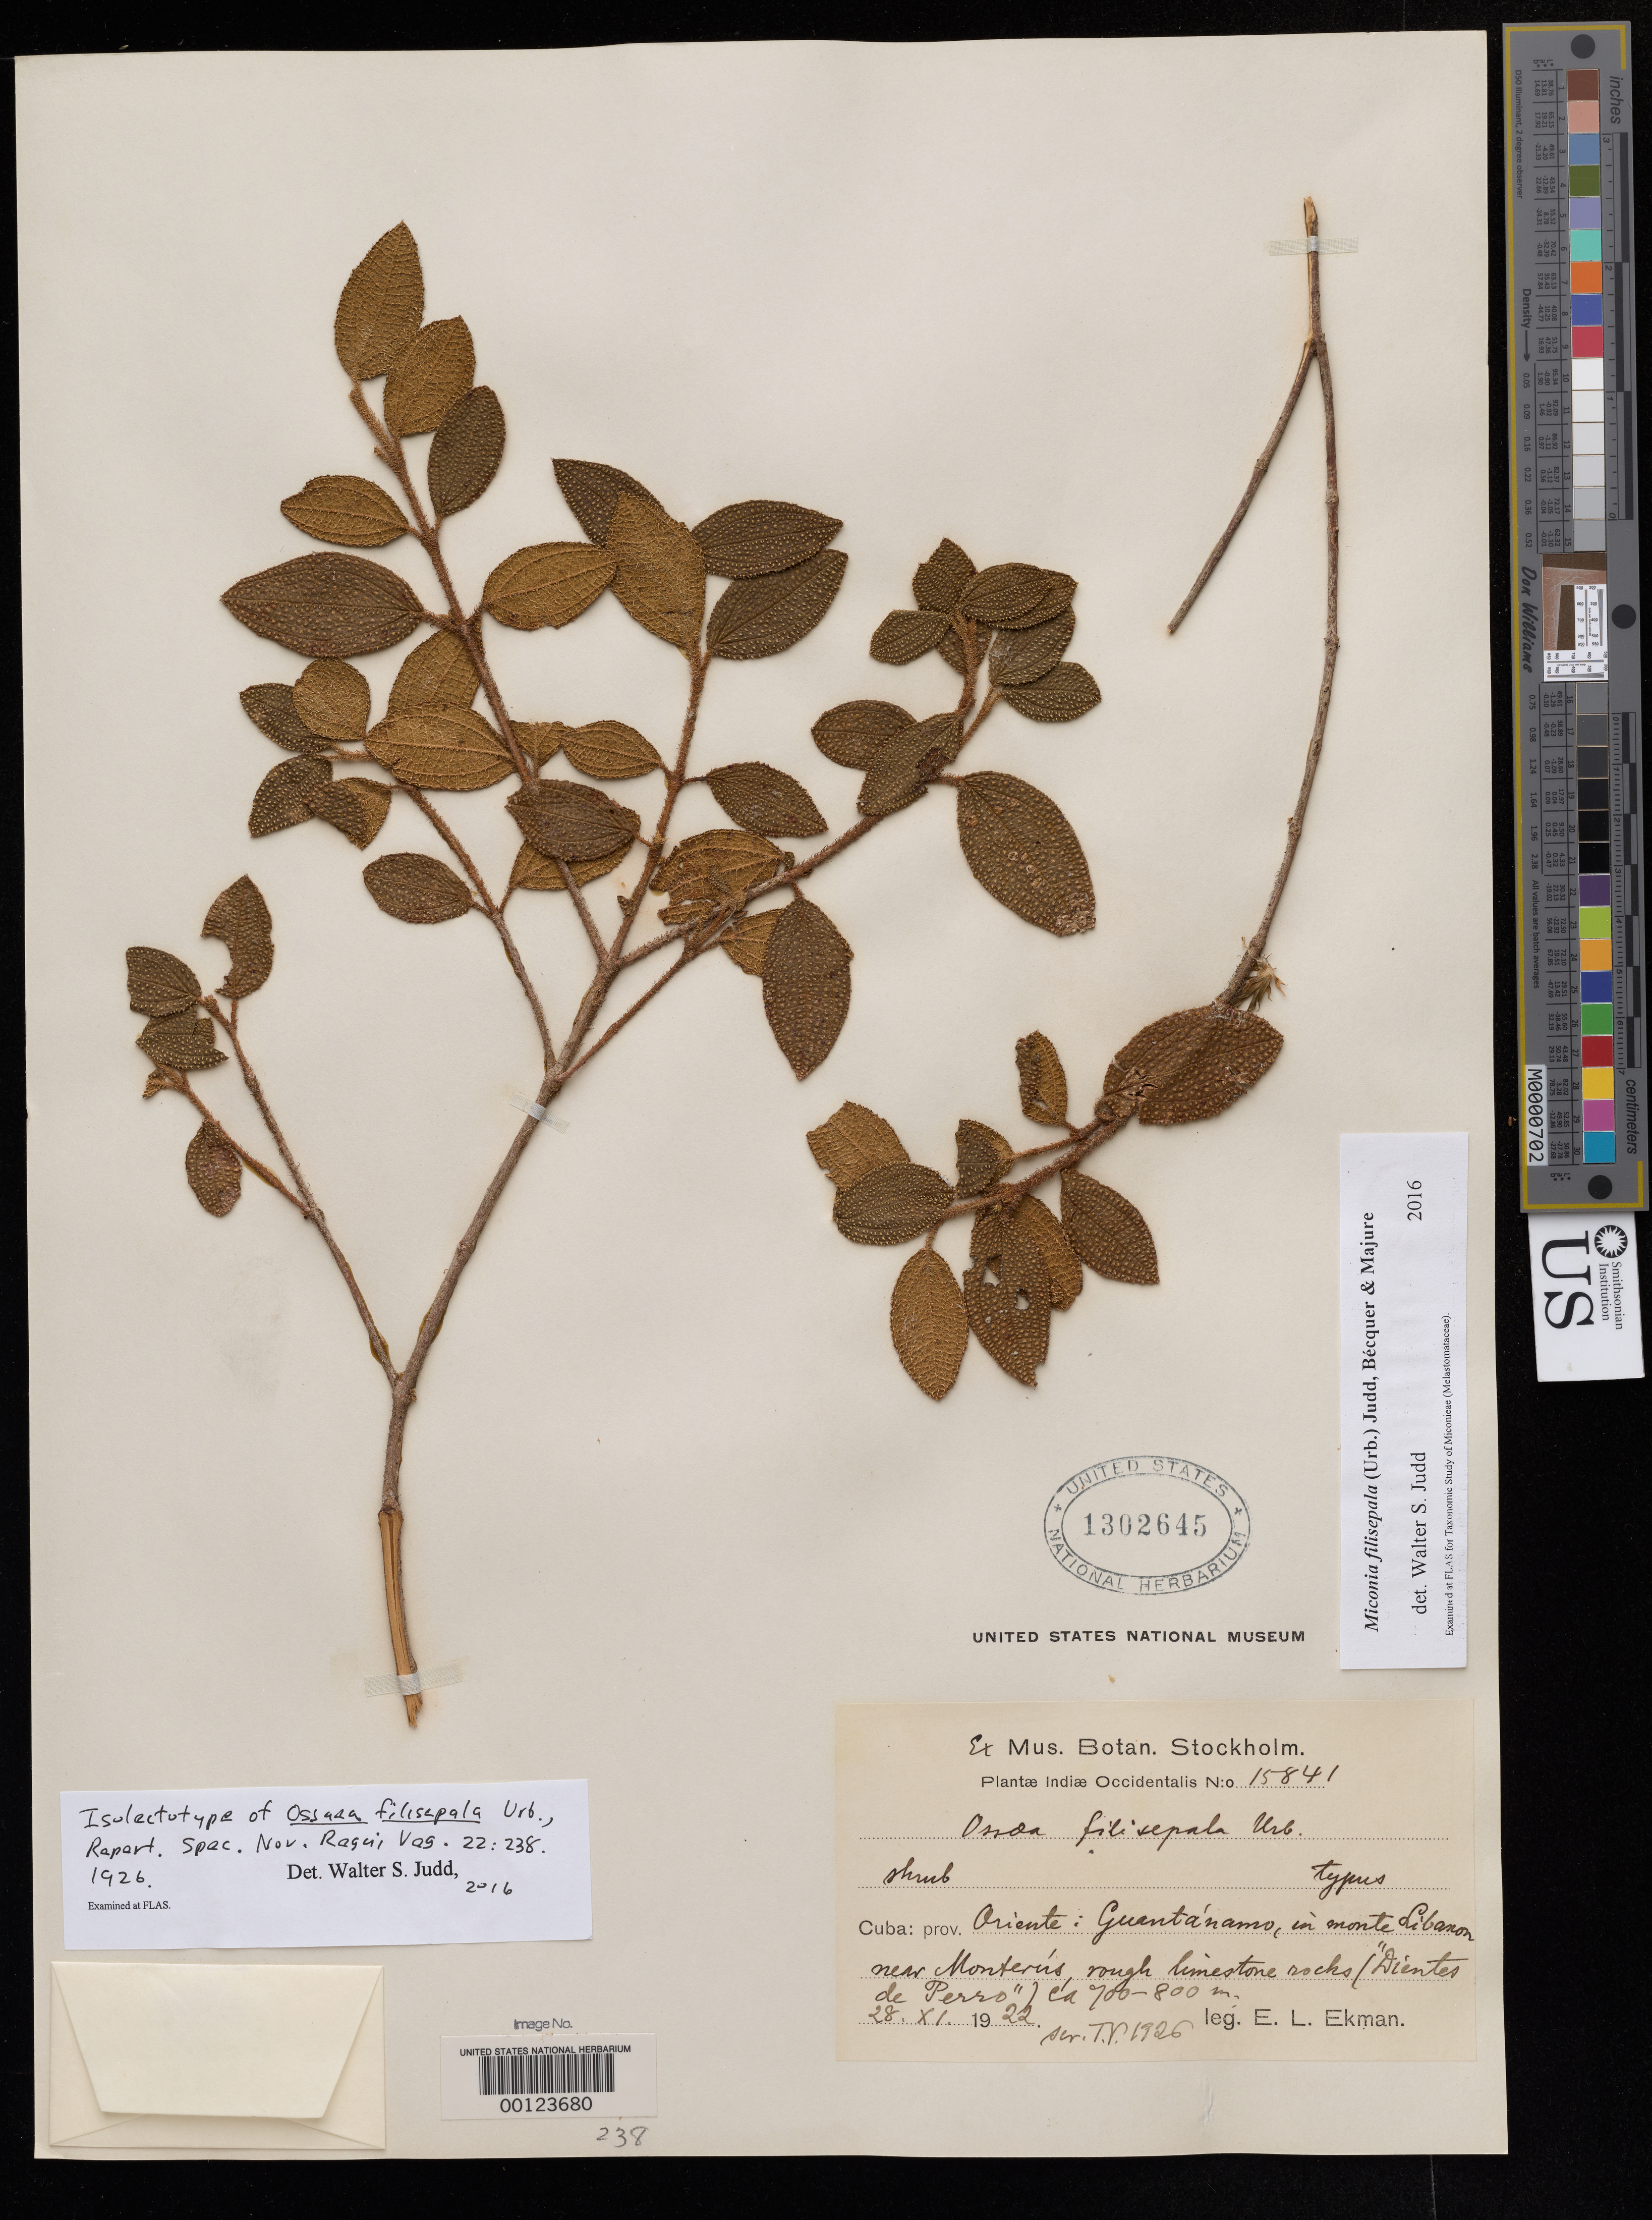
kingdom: Plantae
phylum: Tracheophyta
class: Magnoliopsida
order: Myrtales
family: Melastomataceae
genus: Ossaea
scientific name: Ossaea filisepala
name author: Urb.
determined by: Judd, Walter S.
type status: Isolectotype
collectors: E. L. Ekman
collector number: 15841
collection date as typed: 28 Nov 1922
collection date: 1922-11-28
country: Cuba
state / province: Oriente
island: Greater Antilles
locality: Guantanamo ad monterus in Mount Libanon.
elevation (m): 700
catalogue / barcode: US 1302645